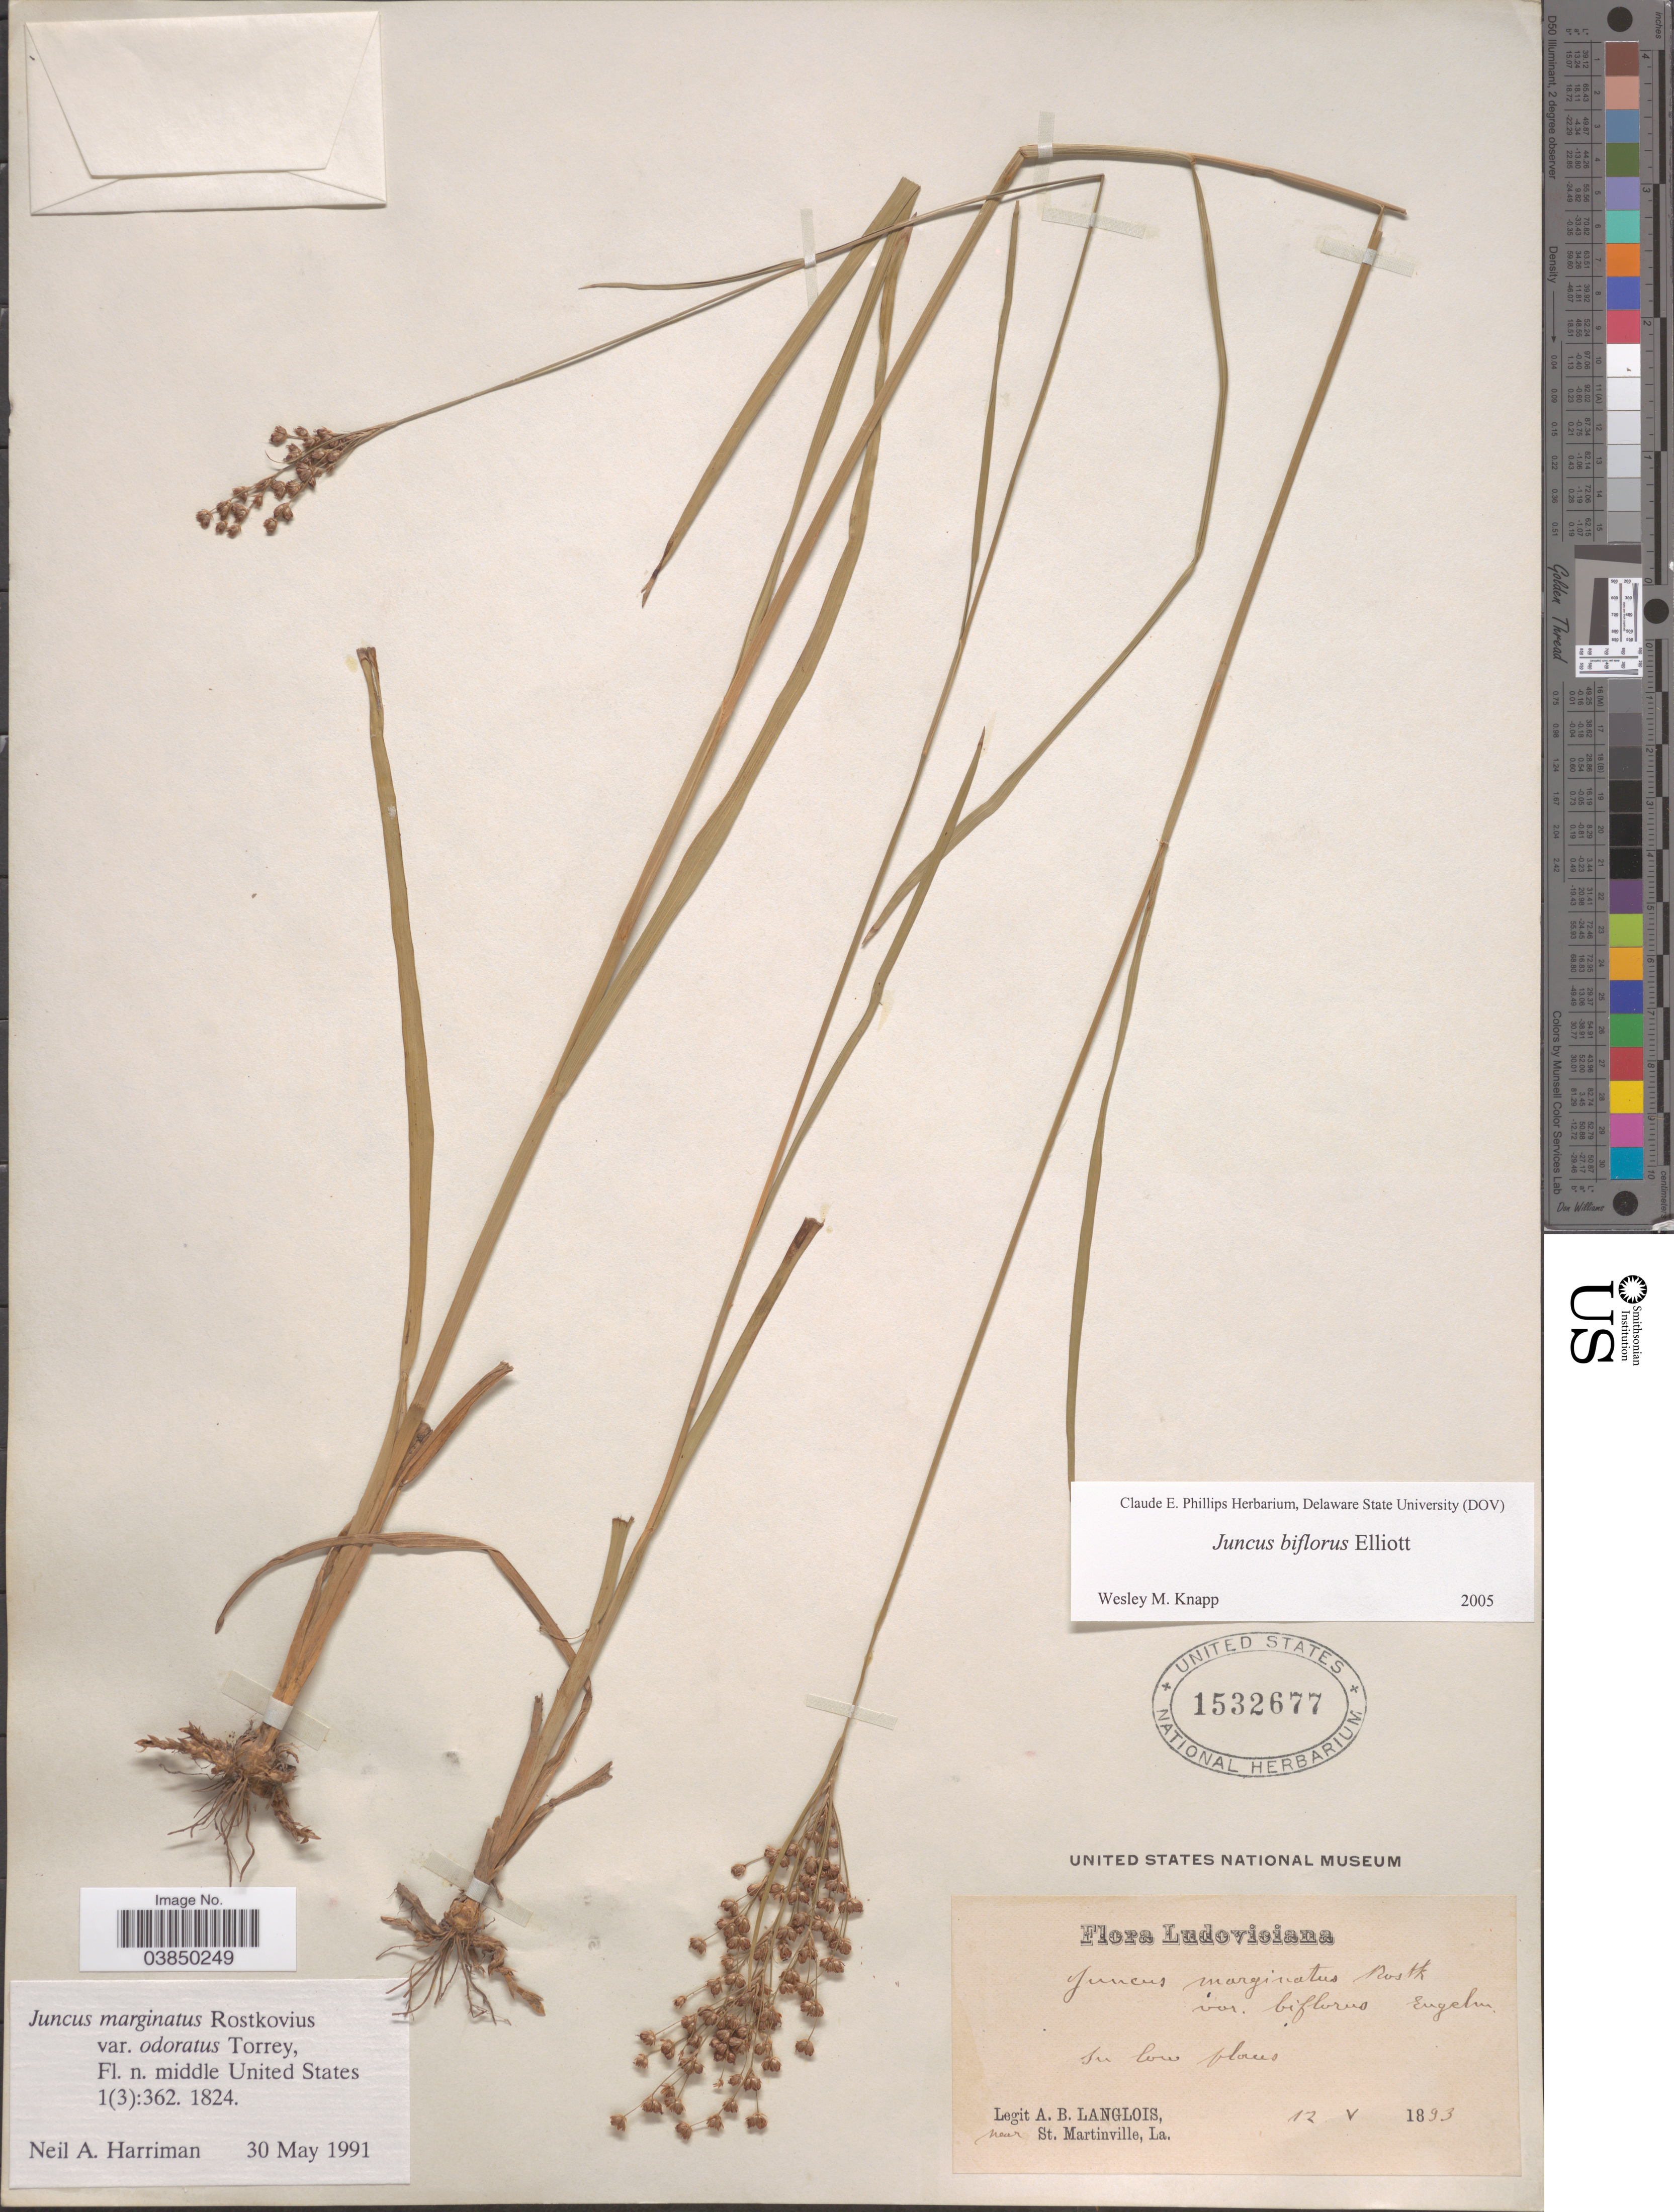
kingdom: Plantae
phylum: Tracheophyta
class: Liliopsida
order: Poales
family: Juncaceae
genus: Juncus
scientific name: Juncus biflorus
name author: Ell.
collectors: A. Langlois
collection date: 1893-05-12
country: United States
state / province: Louisiana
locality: Near St. Martinville.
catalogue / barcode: US 1532677